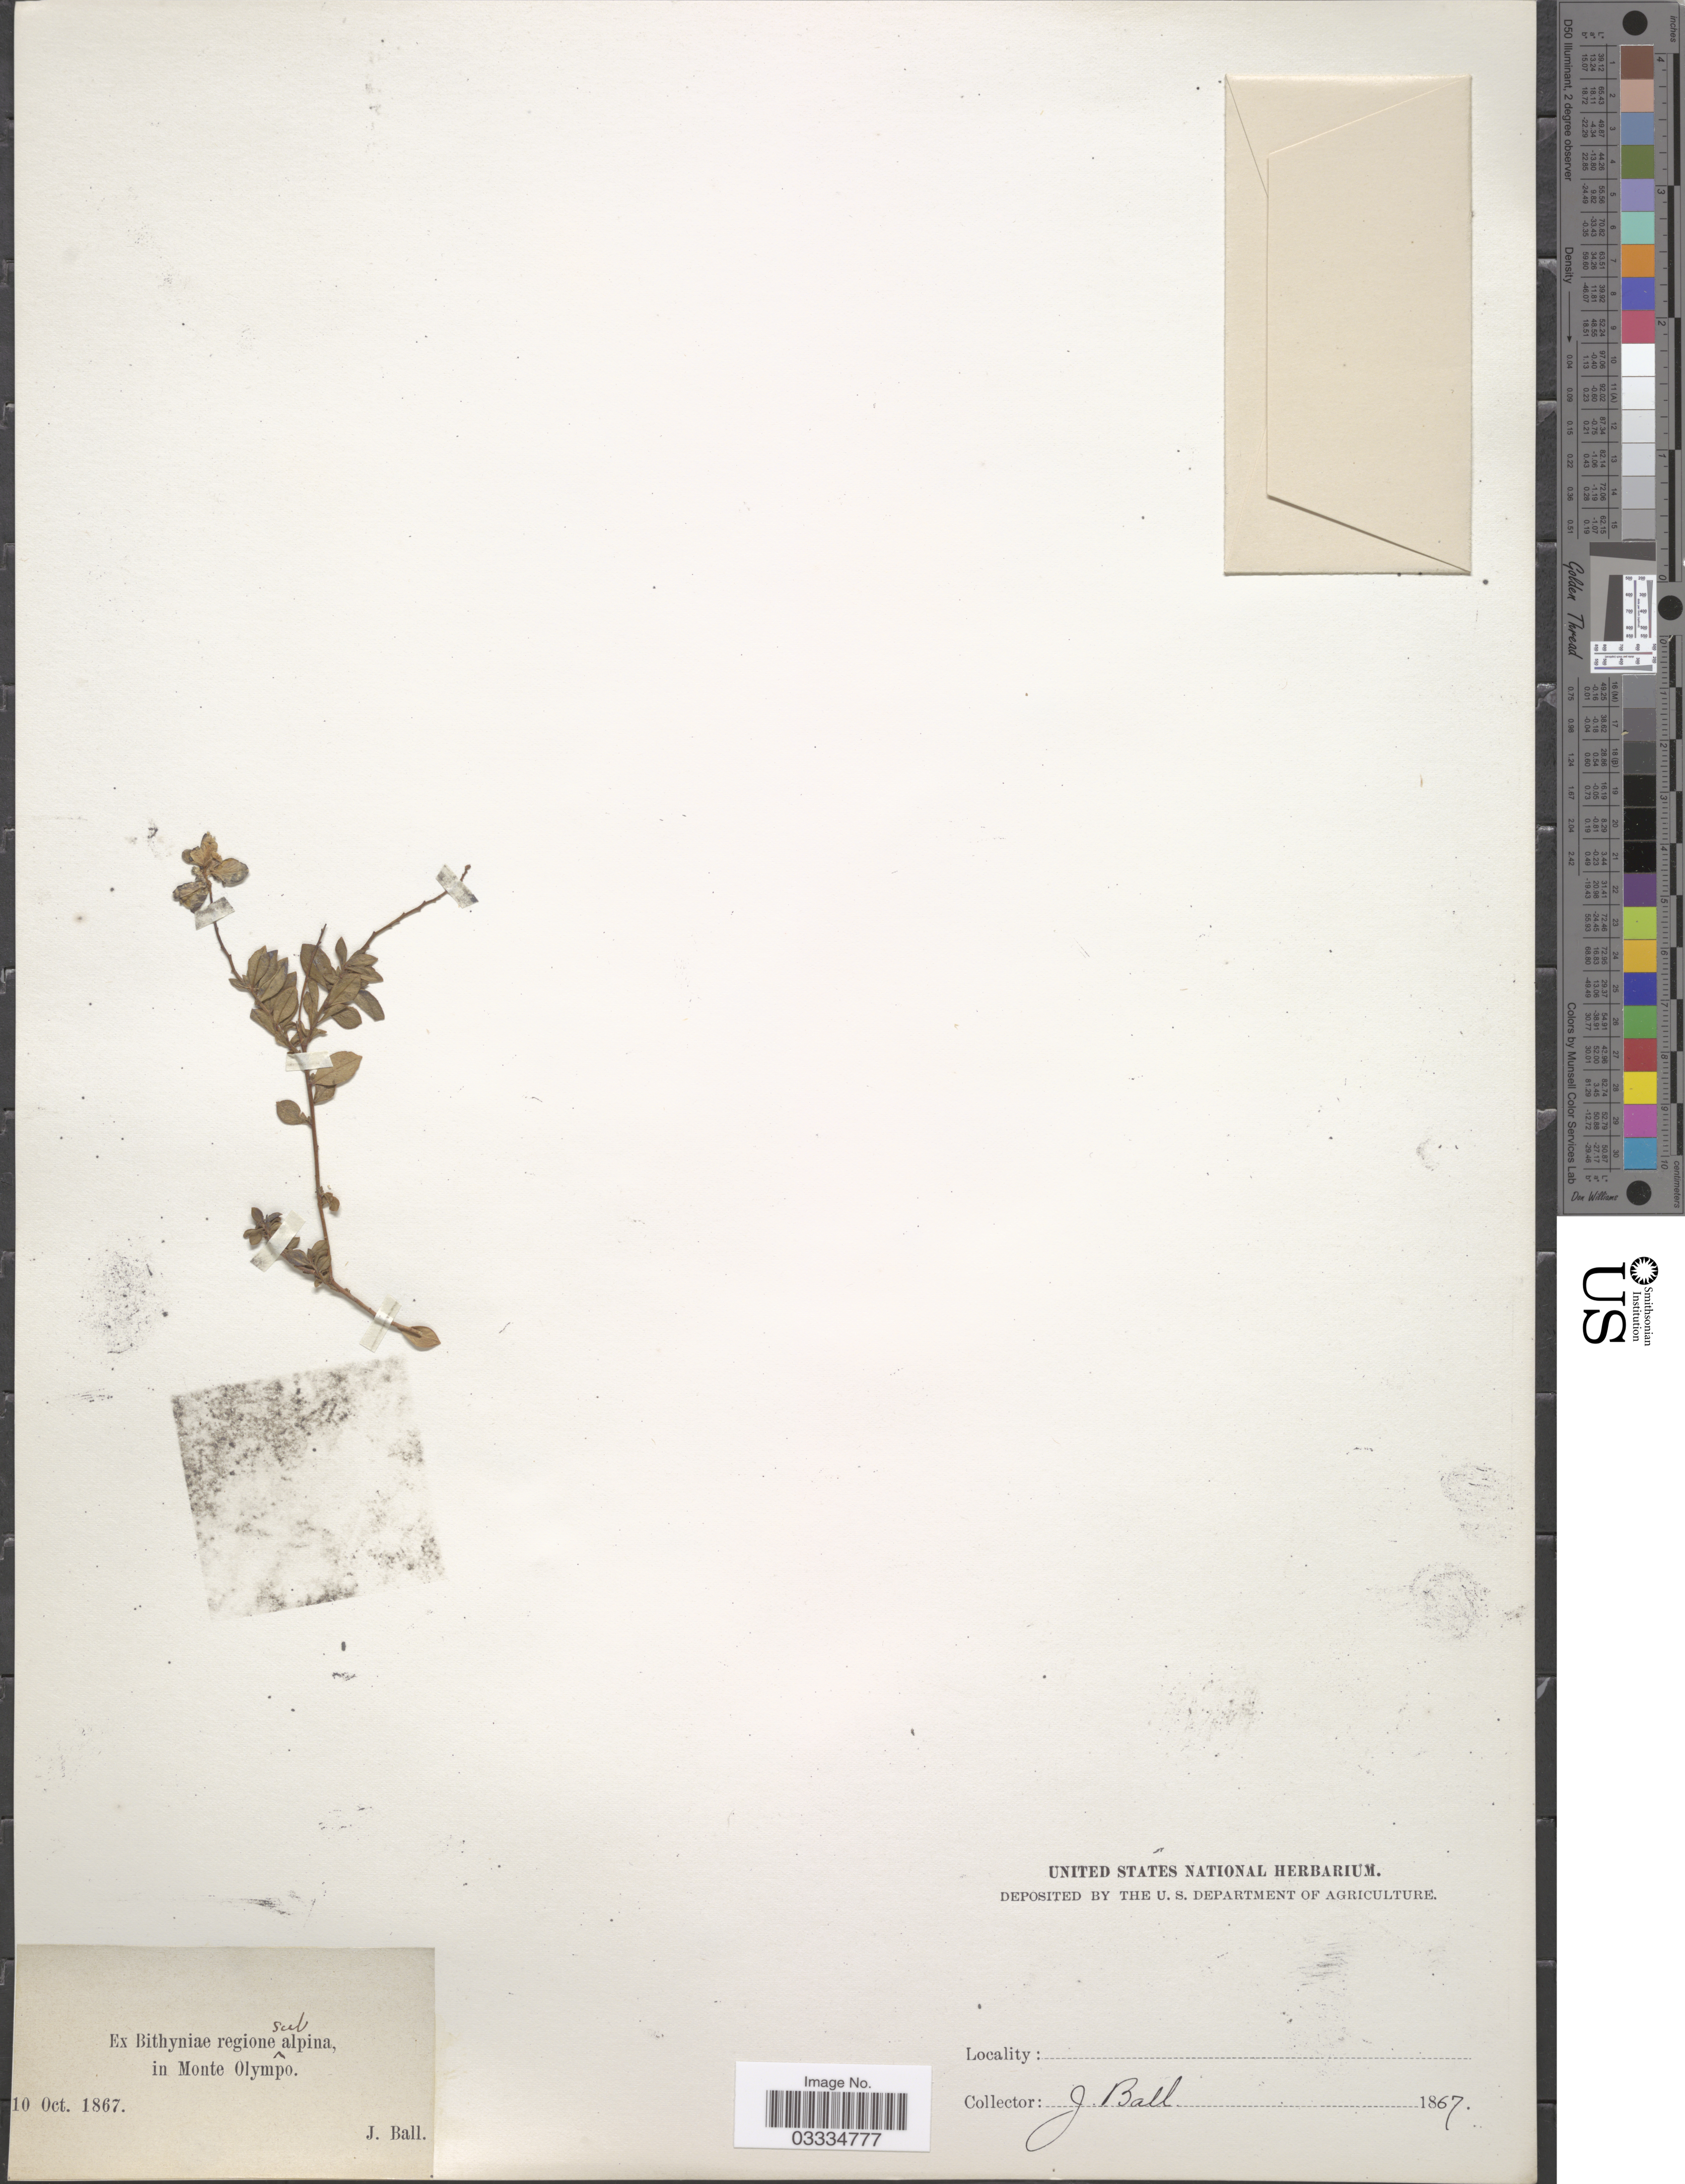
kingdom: Plantae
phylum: Tracheophyta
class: Magnoliopsida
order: Fabales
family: Polygalaceae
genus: Polygala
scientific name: Polygala sp.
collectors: J. Ball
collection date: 1967-10-10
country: Turkey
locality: Ex Bithyniae regione subalpina, in Monte Olympo.